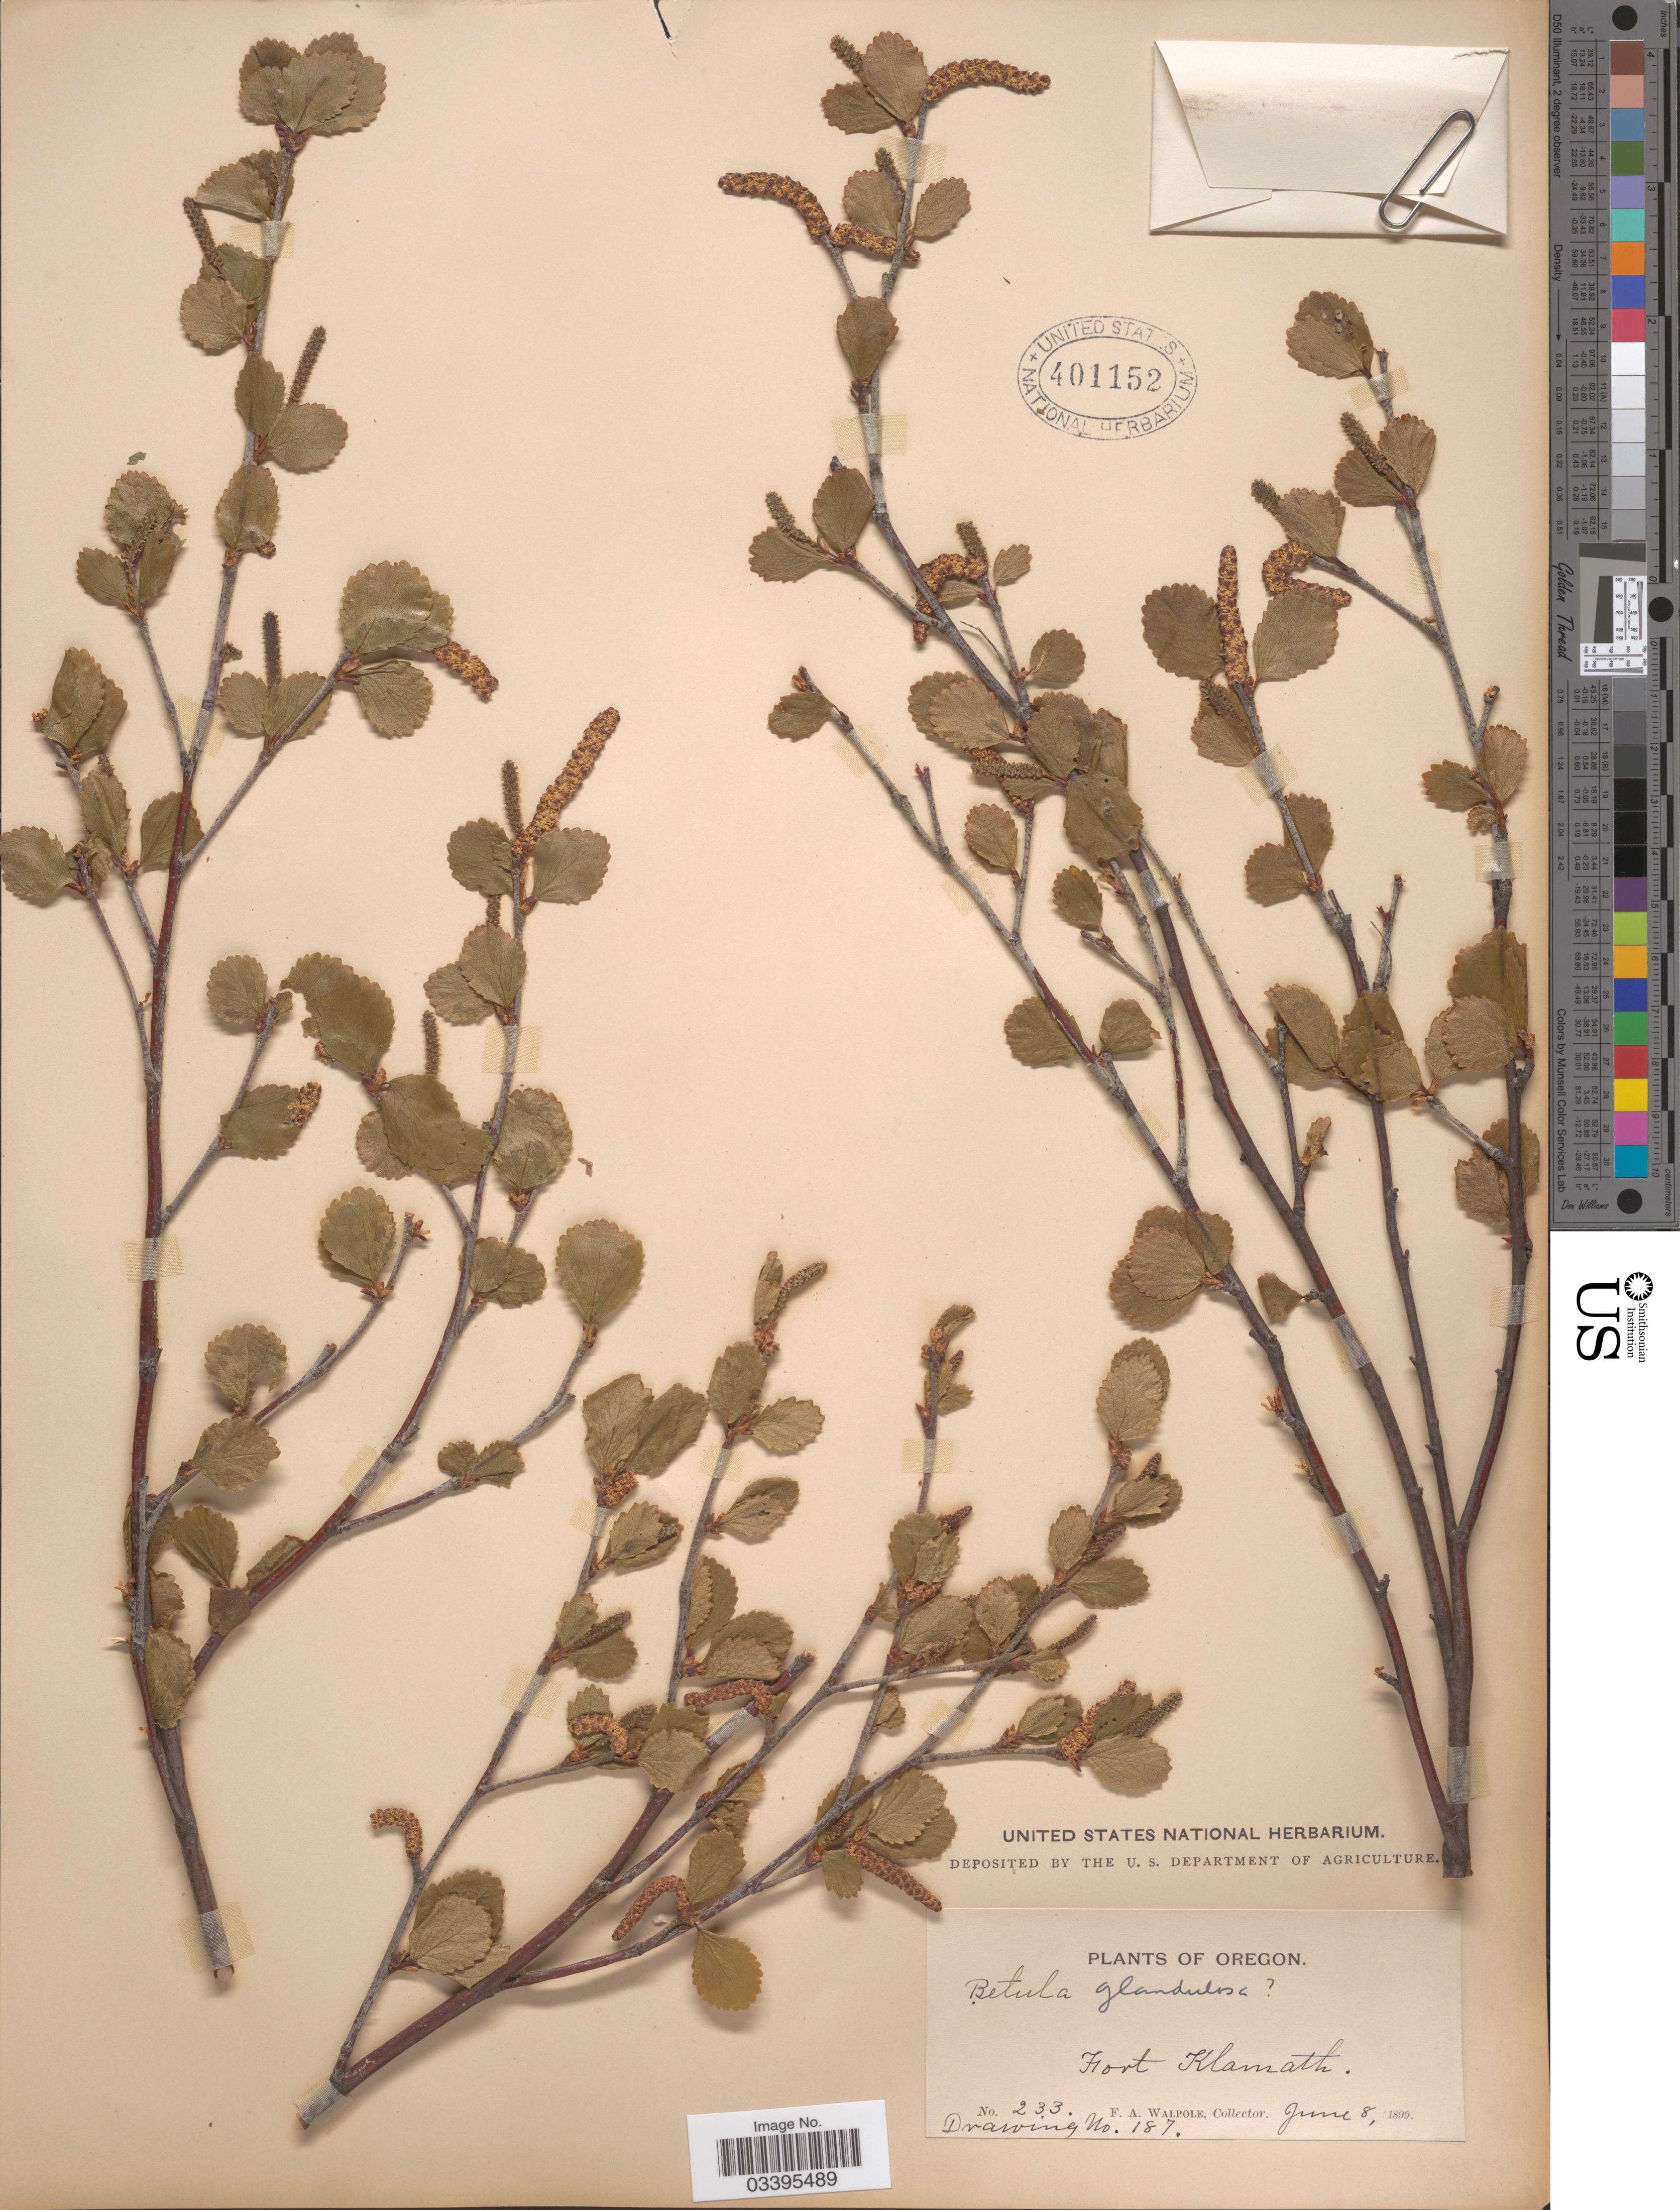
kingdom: Plantae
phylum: Tracheophyta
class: Magnoliopsida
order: Fagales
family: Betulaceae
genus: Betula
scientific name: Betula glandulosa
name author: Michx.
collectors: F. Walpole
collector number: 233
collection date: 1899-06-08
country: United States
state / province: Oregon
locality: Fort Klamath.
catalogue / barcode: US 401152